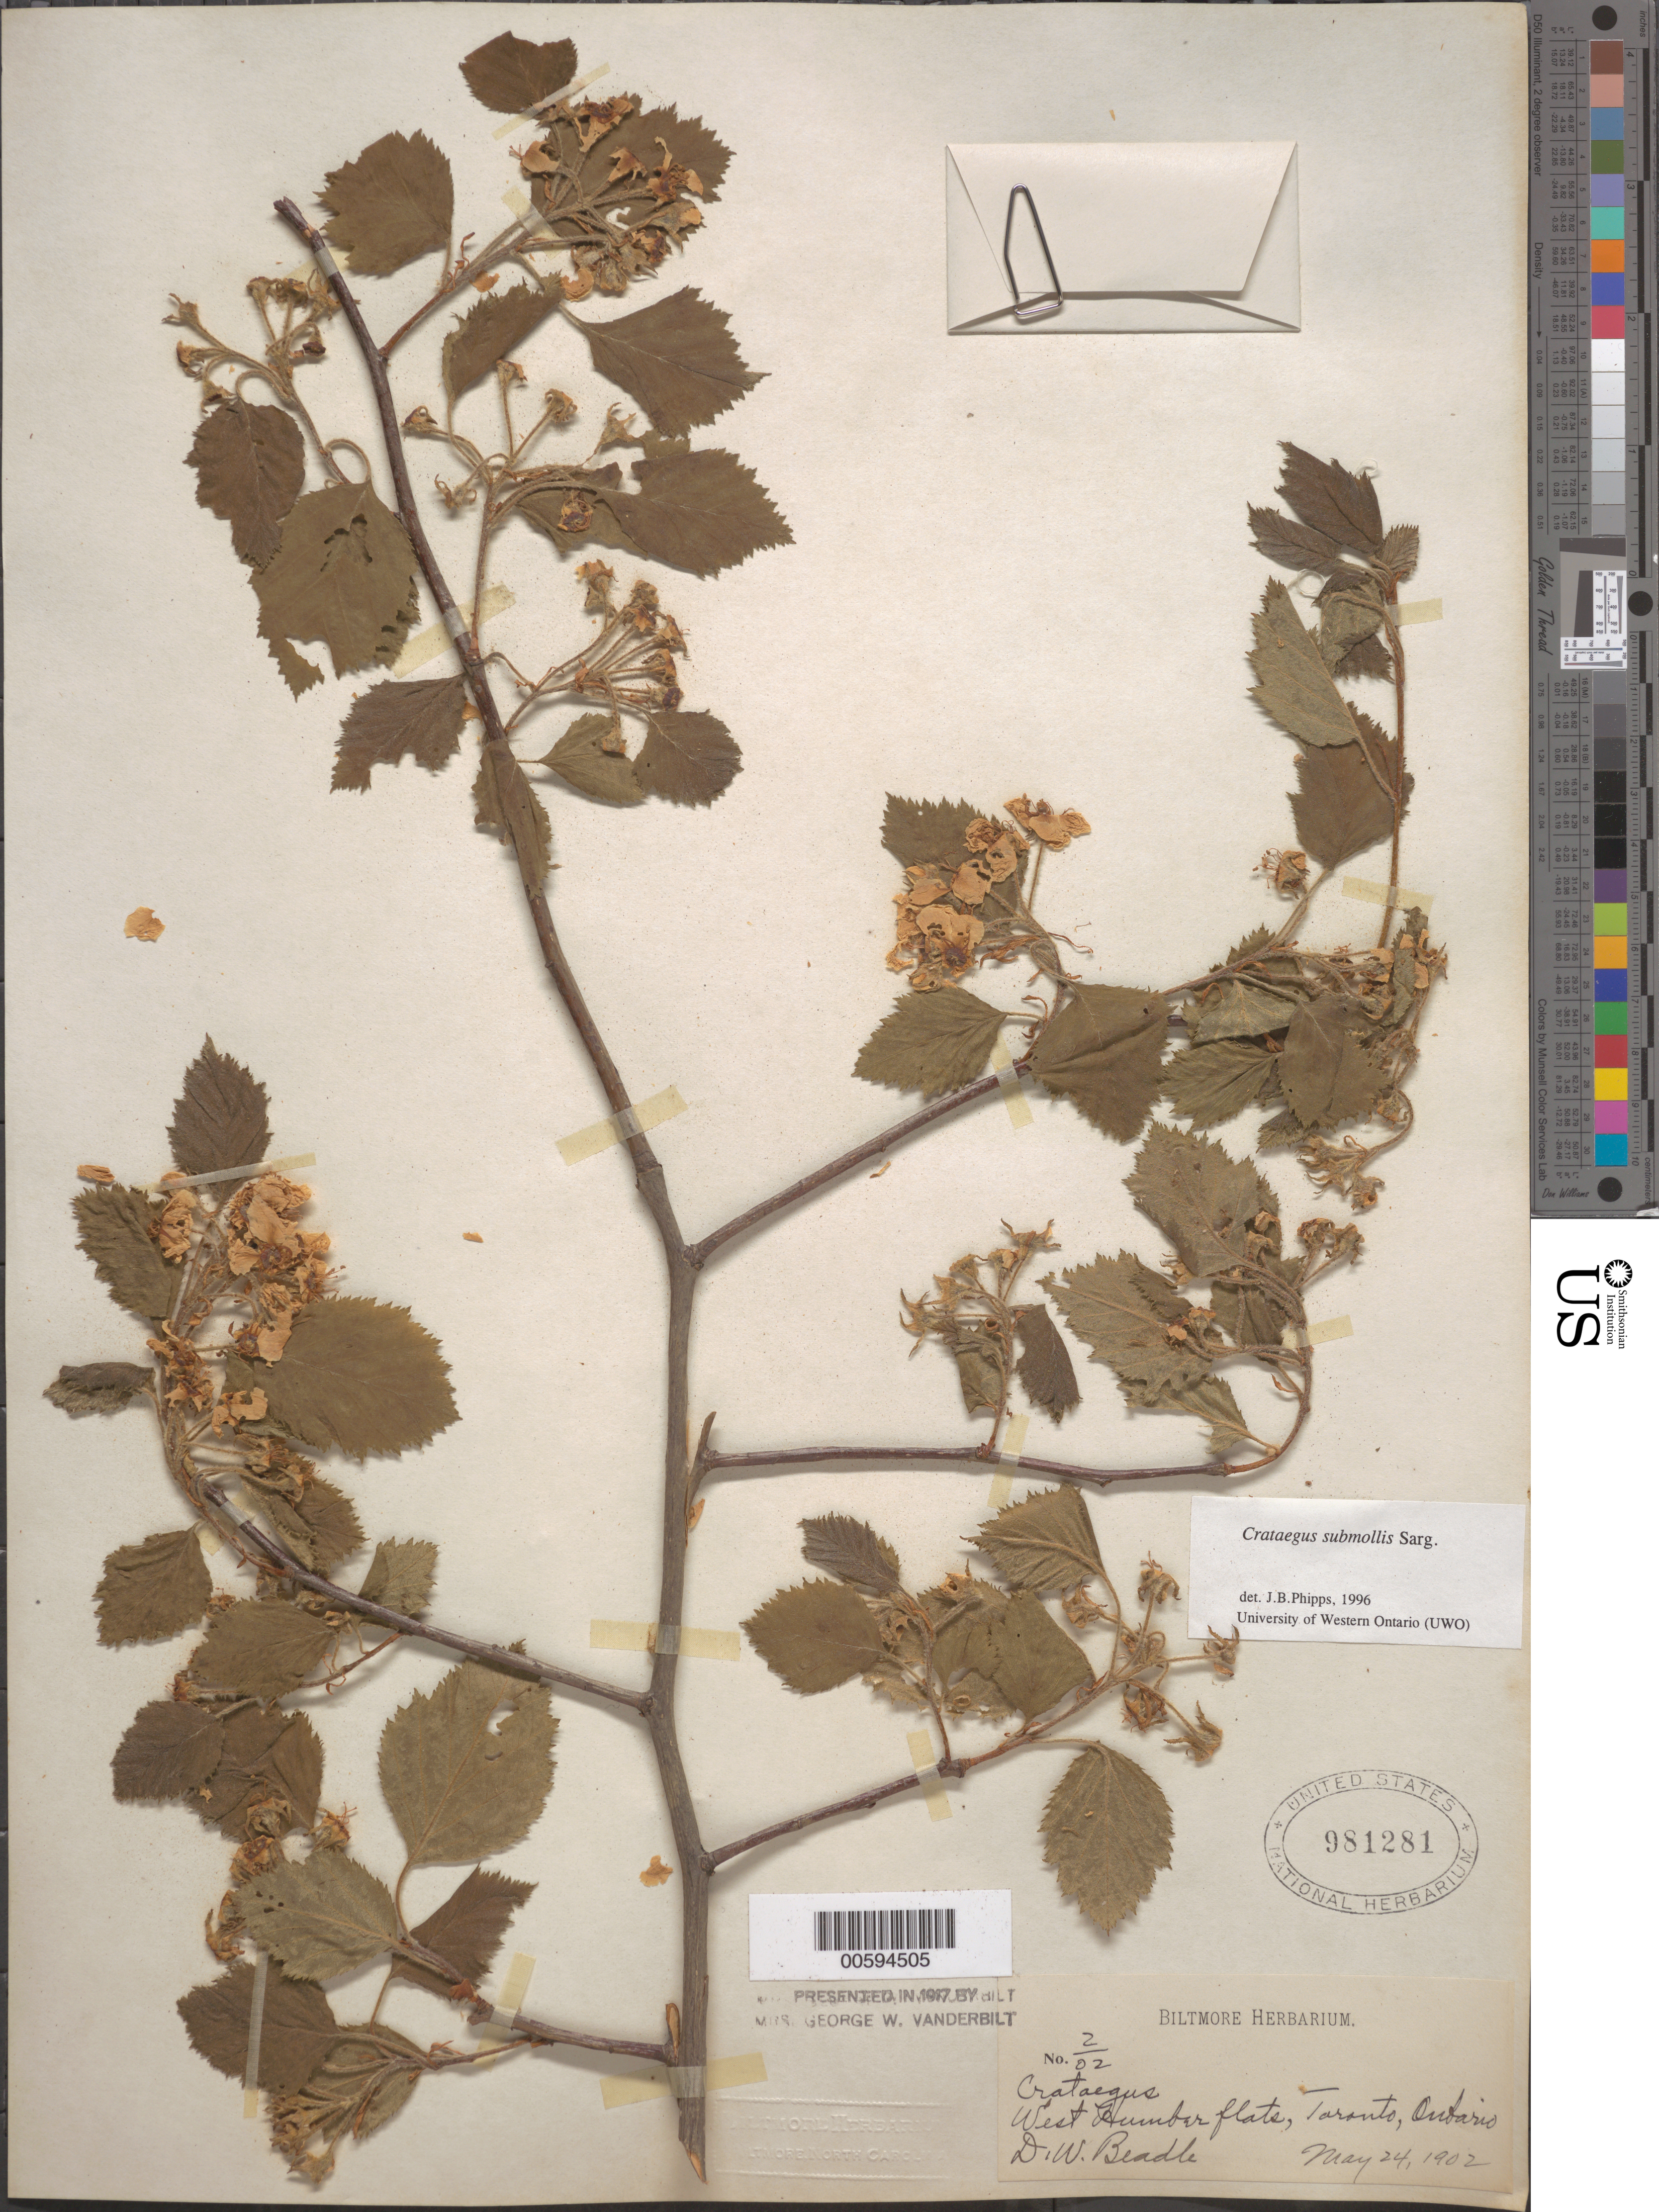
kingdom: Plantae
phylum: Tracheophyta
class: Magnoliopsida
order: Rosales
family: Rosaceae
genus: Crataegus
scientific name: Crataegus submollis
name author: Sarg.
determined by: Phipps, James B., (UWO), University of Western Ontario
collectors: D. Beadle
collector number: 2/02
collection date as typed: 24 May 1902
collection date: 1902-05-24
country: Canada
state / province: Ontario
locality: West Humber Flats, Ontario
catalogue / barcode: US 981281